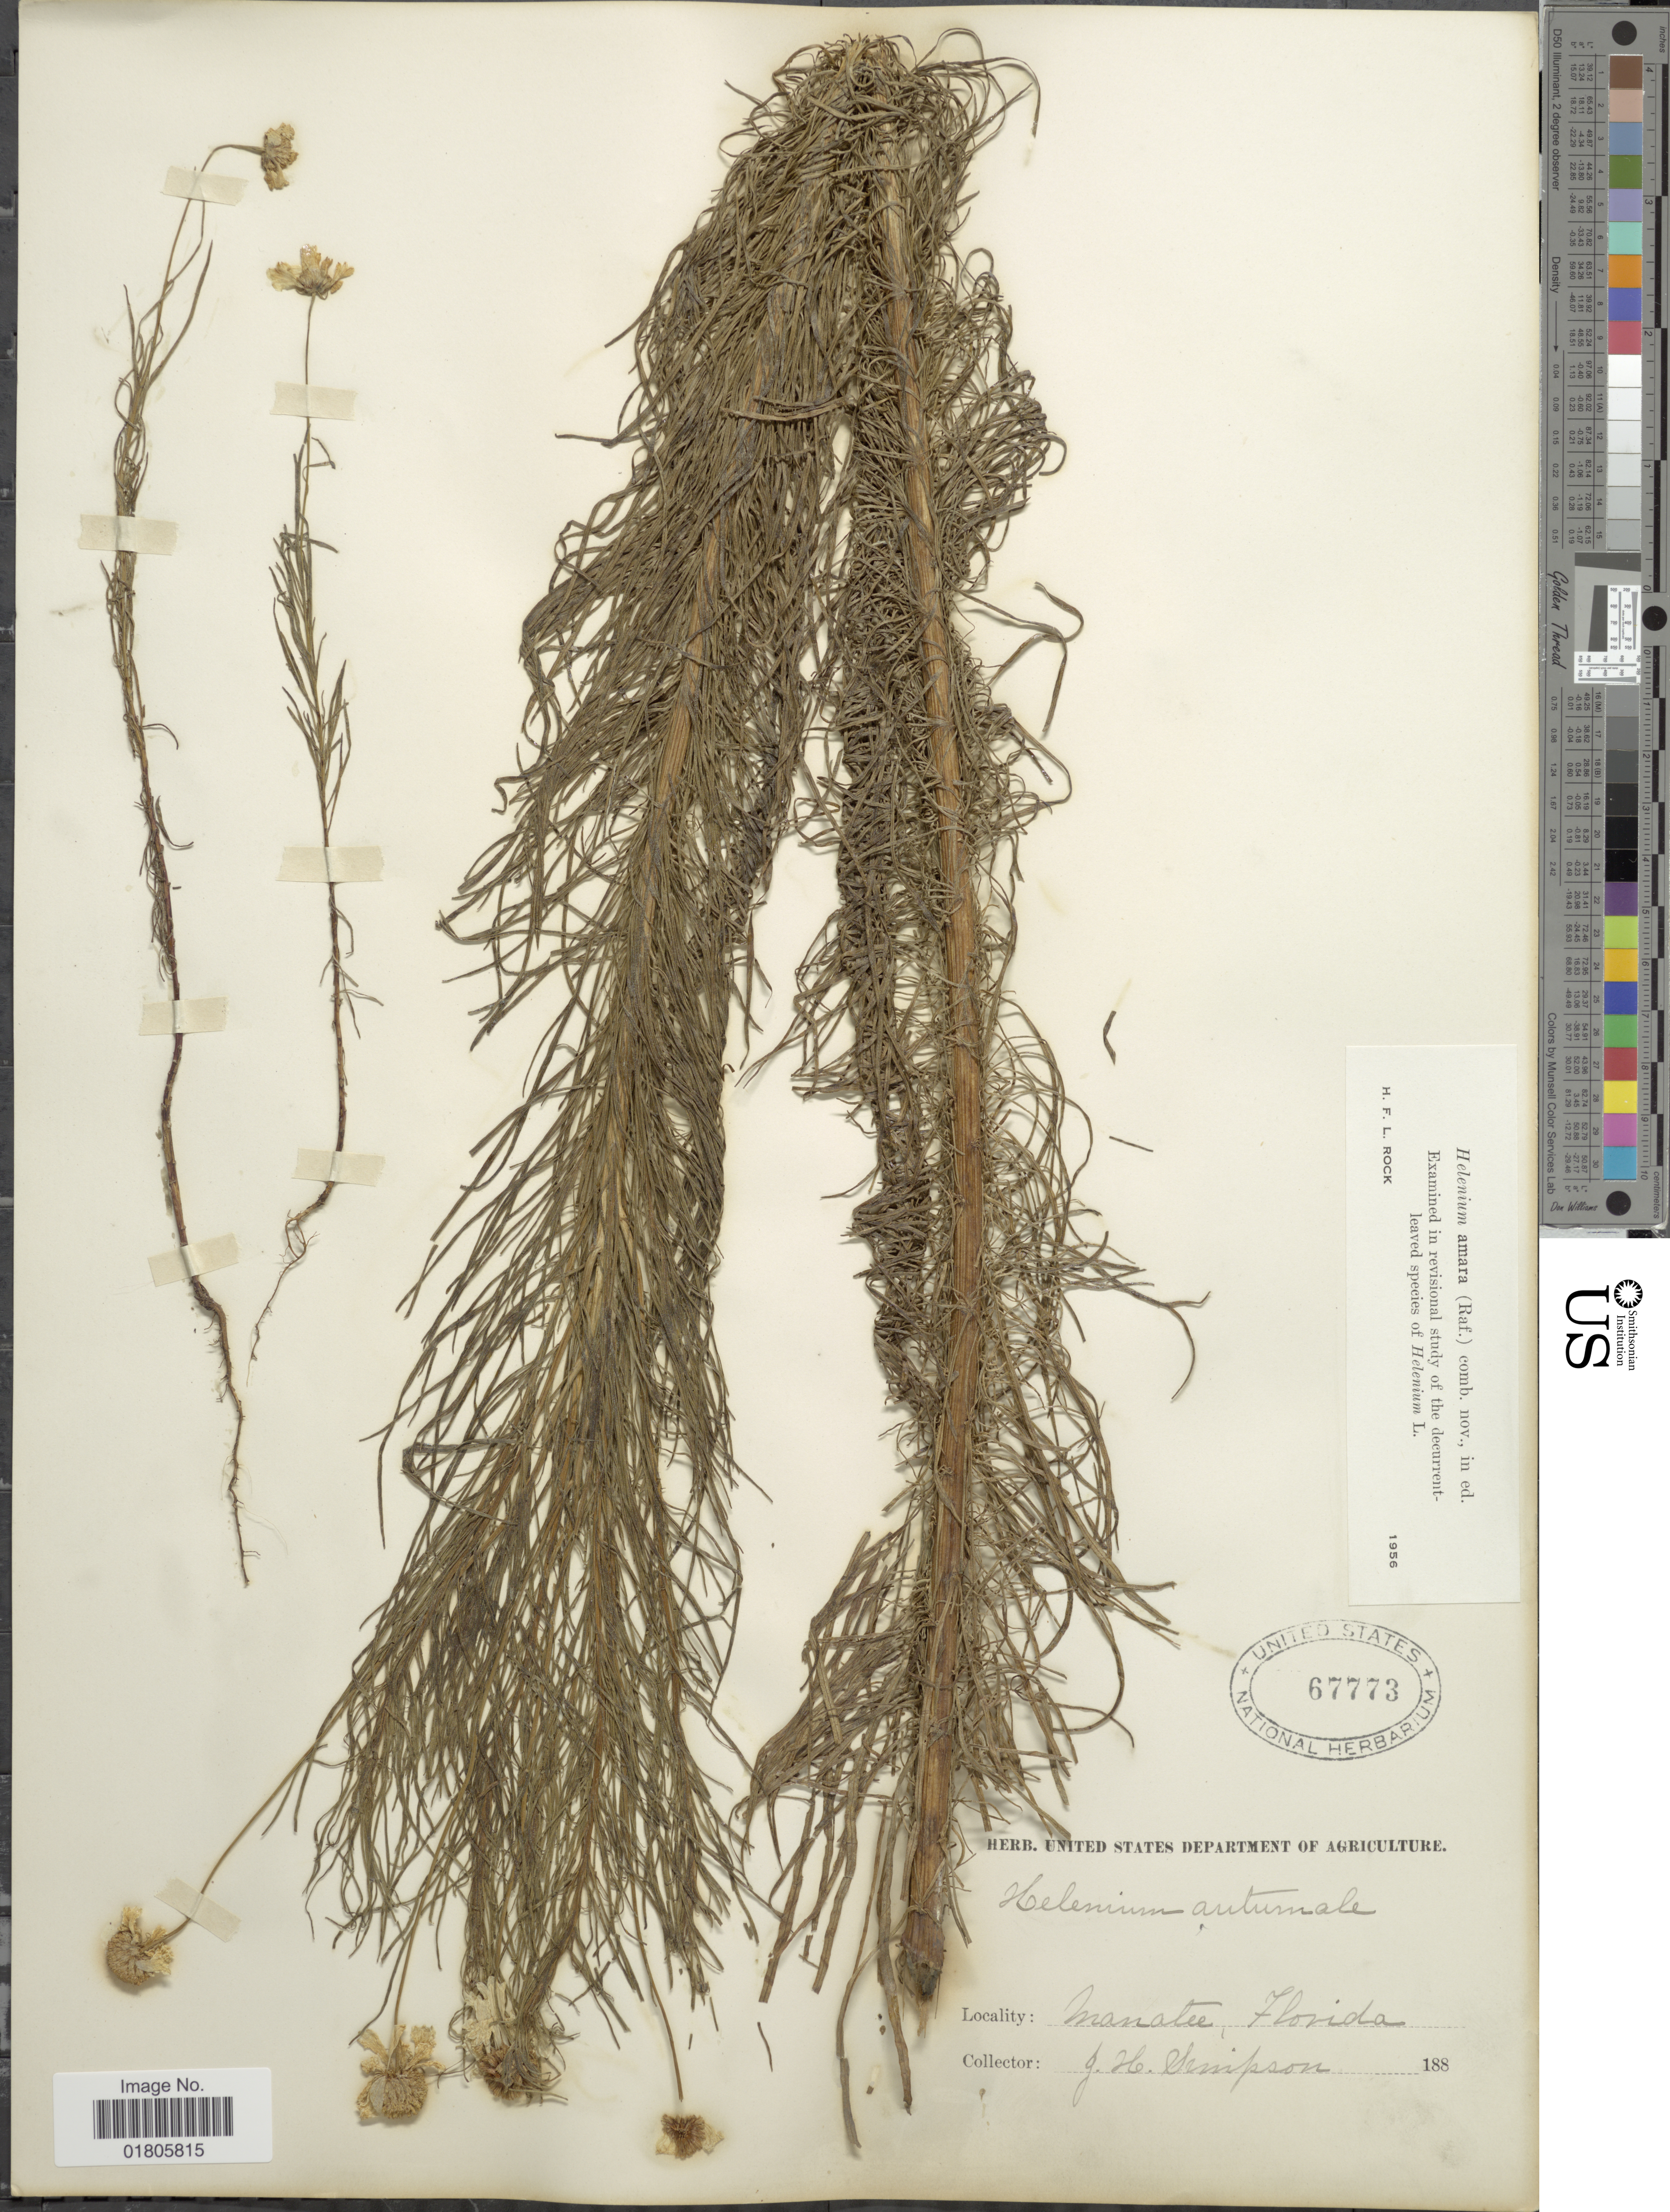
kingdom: Plantae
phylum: Tracheophyta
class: Magnoliopsida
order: Asterales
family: Asteraceae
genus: Helenium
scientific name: Helenium amarum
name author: (Raf.) H. Rock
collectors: J. H. Simpson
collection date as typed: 188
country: United States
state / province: Florida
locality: Manatee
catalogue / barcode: US 67773